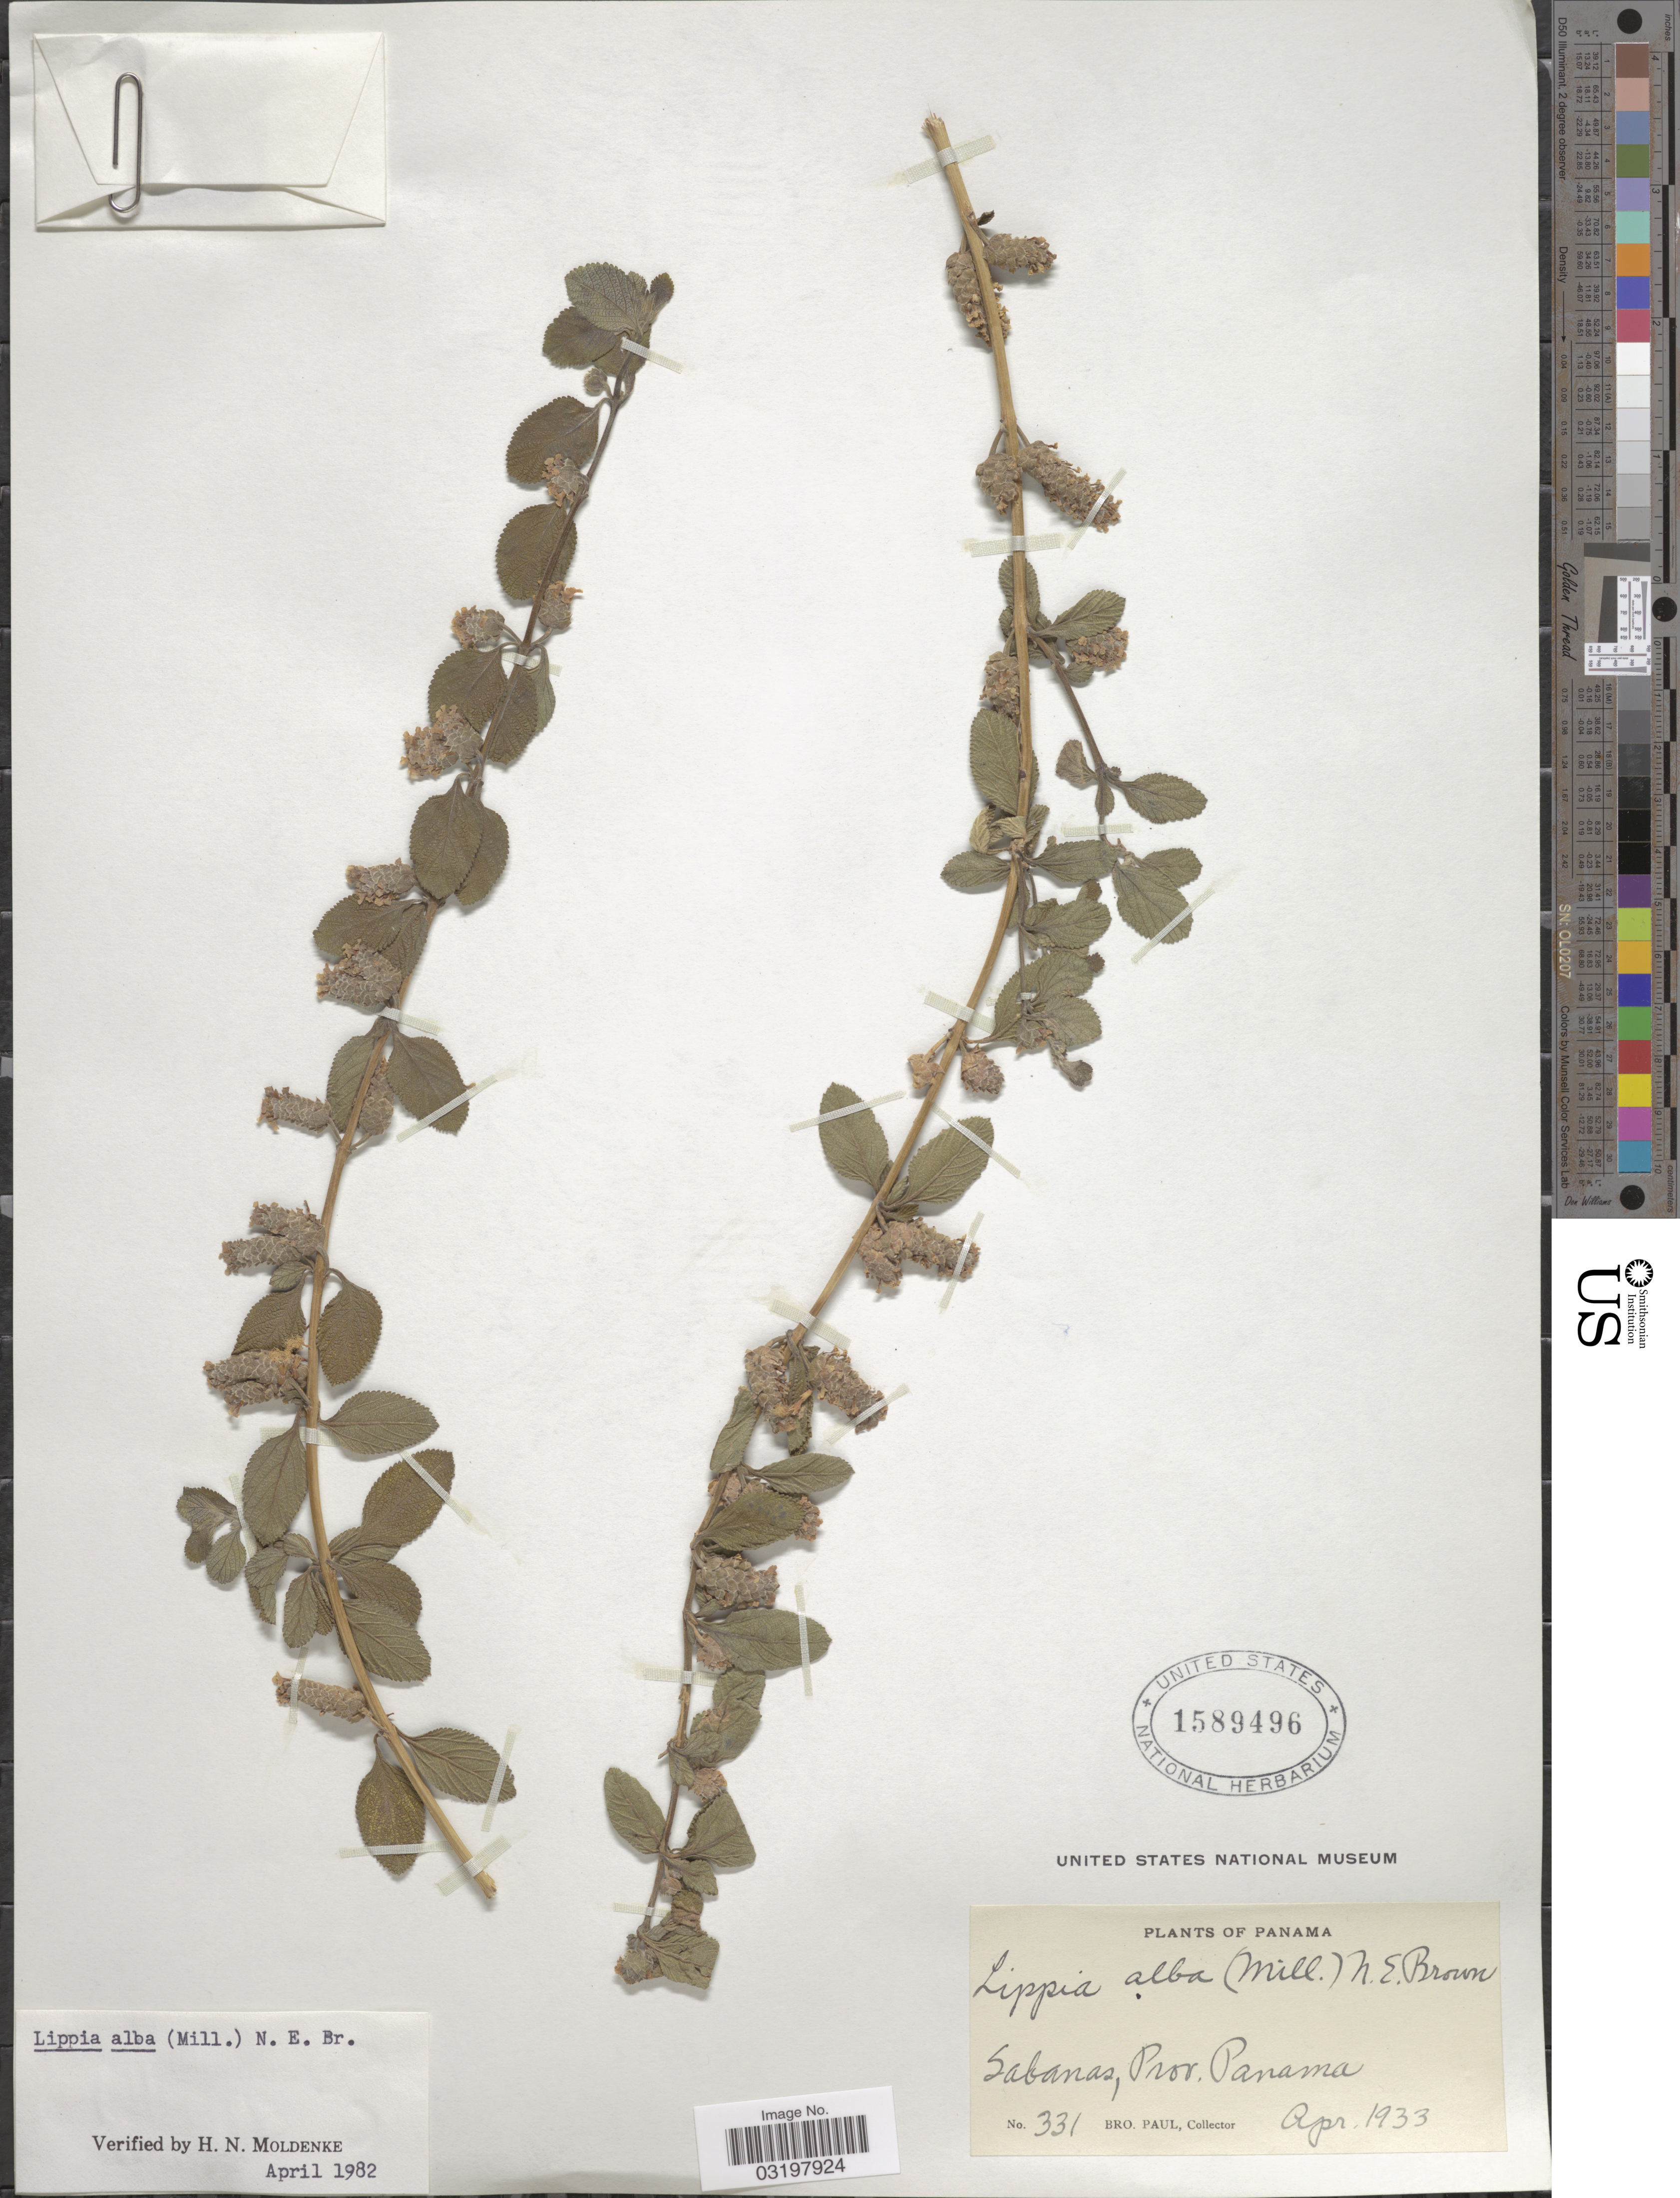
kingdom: Plantae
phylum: Tracheophyta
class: Magnoliopsida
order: Lamiales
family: Verbenaceae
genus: Lippia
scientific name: Lippia alba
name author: (Mill.) N.E. Br. ex Britton & P. Wilson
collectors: B. Paul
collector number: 331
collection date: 1933-04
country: Panama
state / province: Panamá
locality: Sabanas, Prov. Panama.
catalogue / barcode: US 1589496